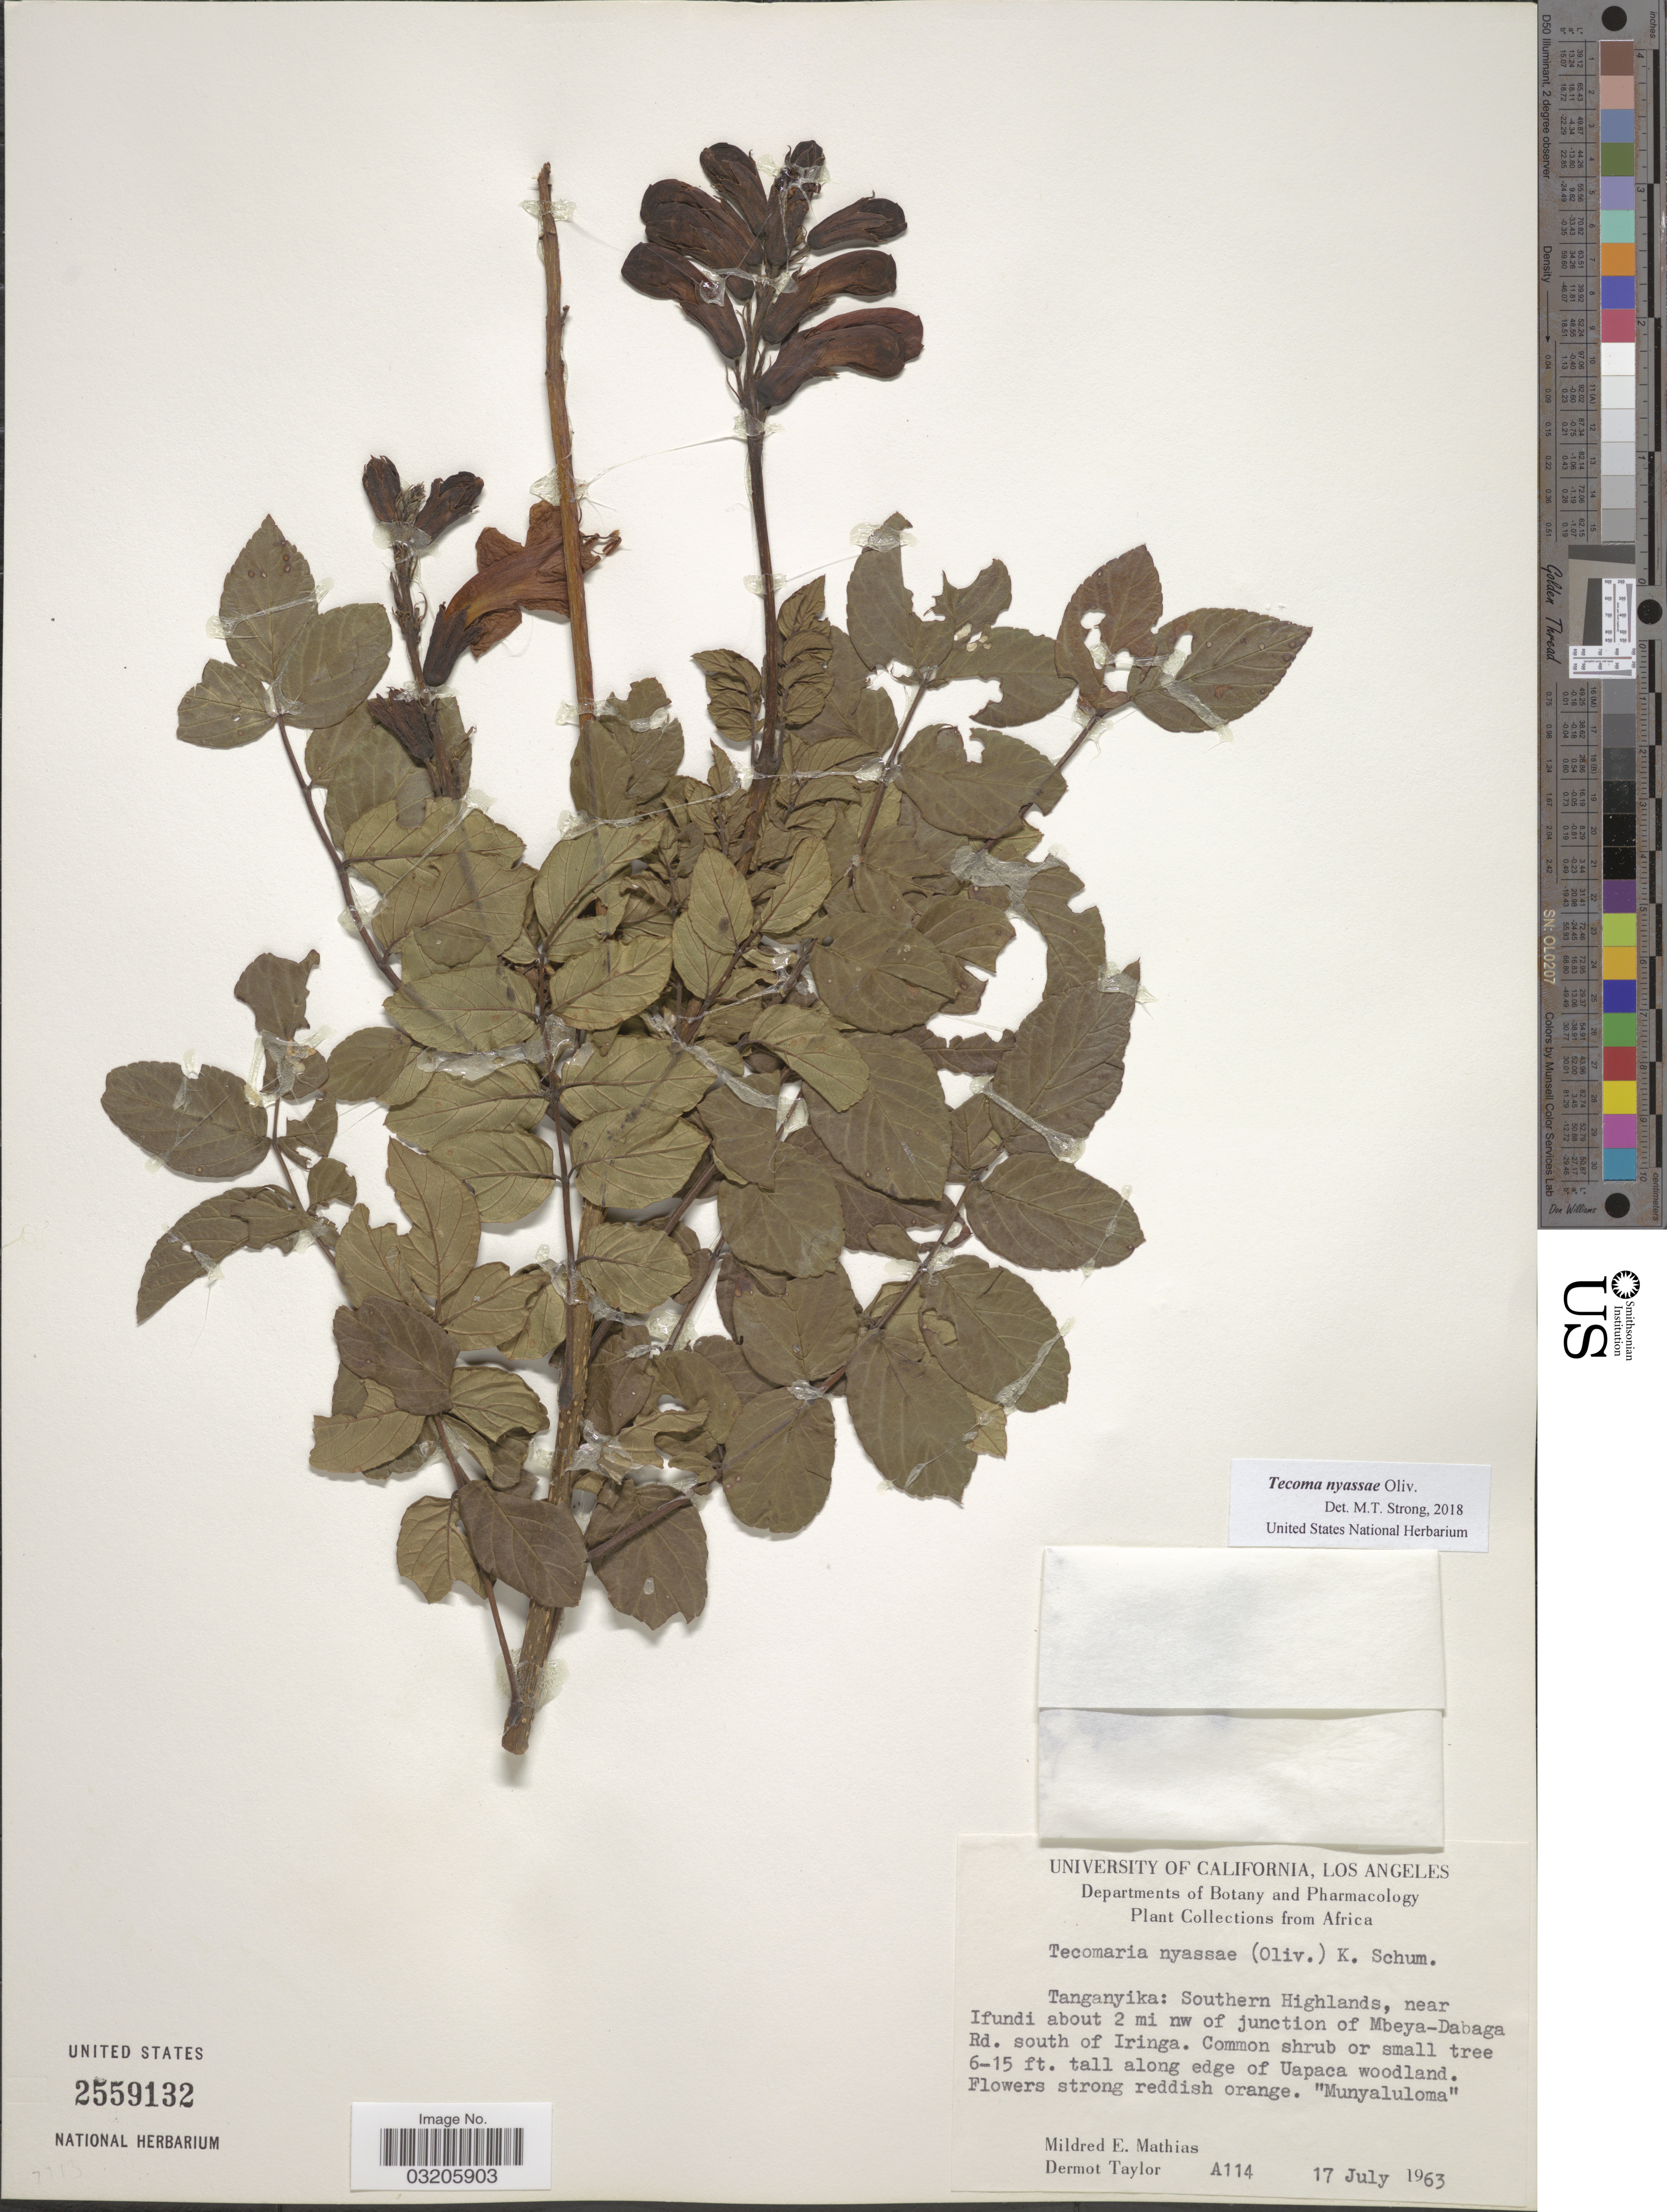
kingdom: Plantae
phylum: Tracheophyta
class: Magnoliopsida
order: Lamiales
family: Bignoniaceae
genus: Tecoma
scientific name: Tecoma nyassae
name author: Oliv.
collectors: M. E. Mathias & D. Taylor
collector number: A114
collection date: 1963-07-17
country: Tanzania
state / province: Mbeya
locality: Tanganyika: Southern Highlands, near Ifundi about 2 mi nw of junction of Mbeya-Dabaga Rd. south of Iringa.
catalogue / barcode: US 2559132